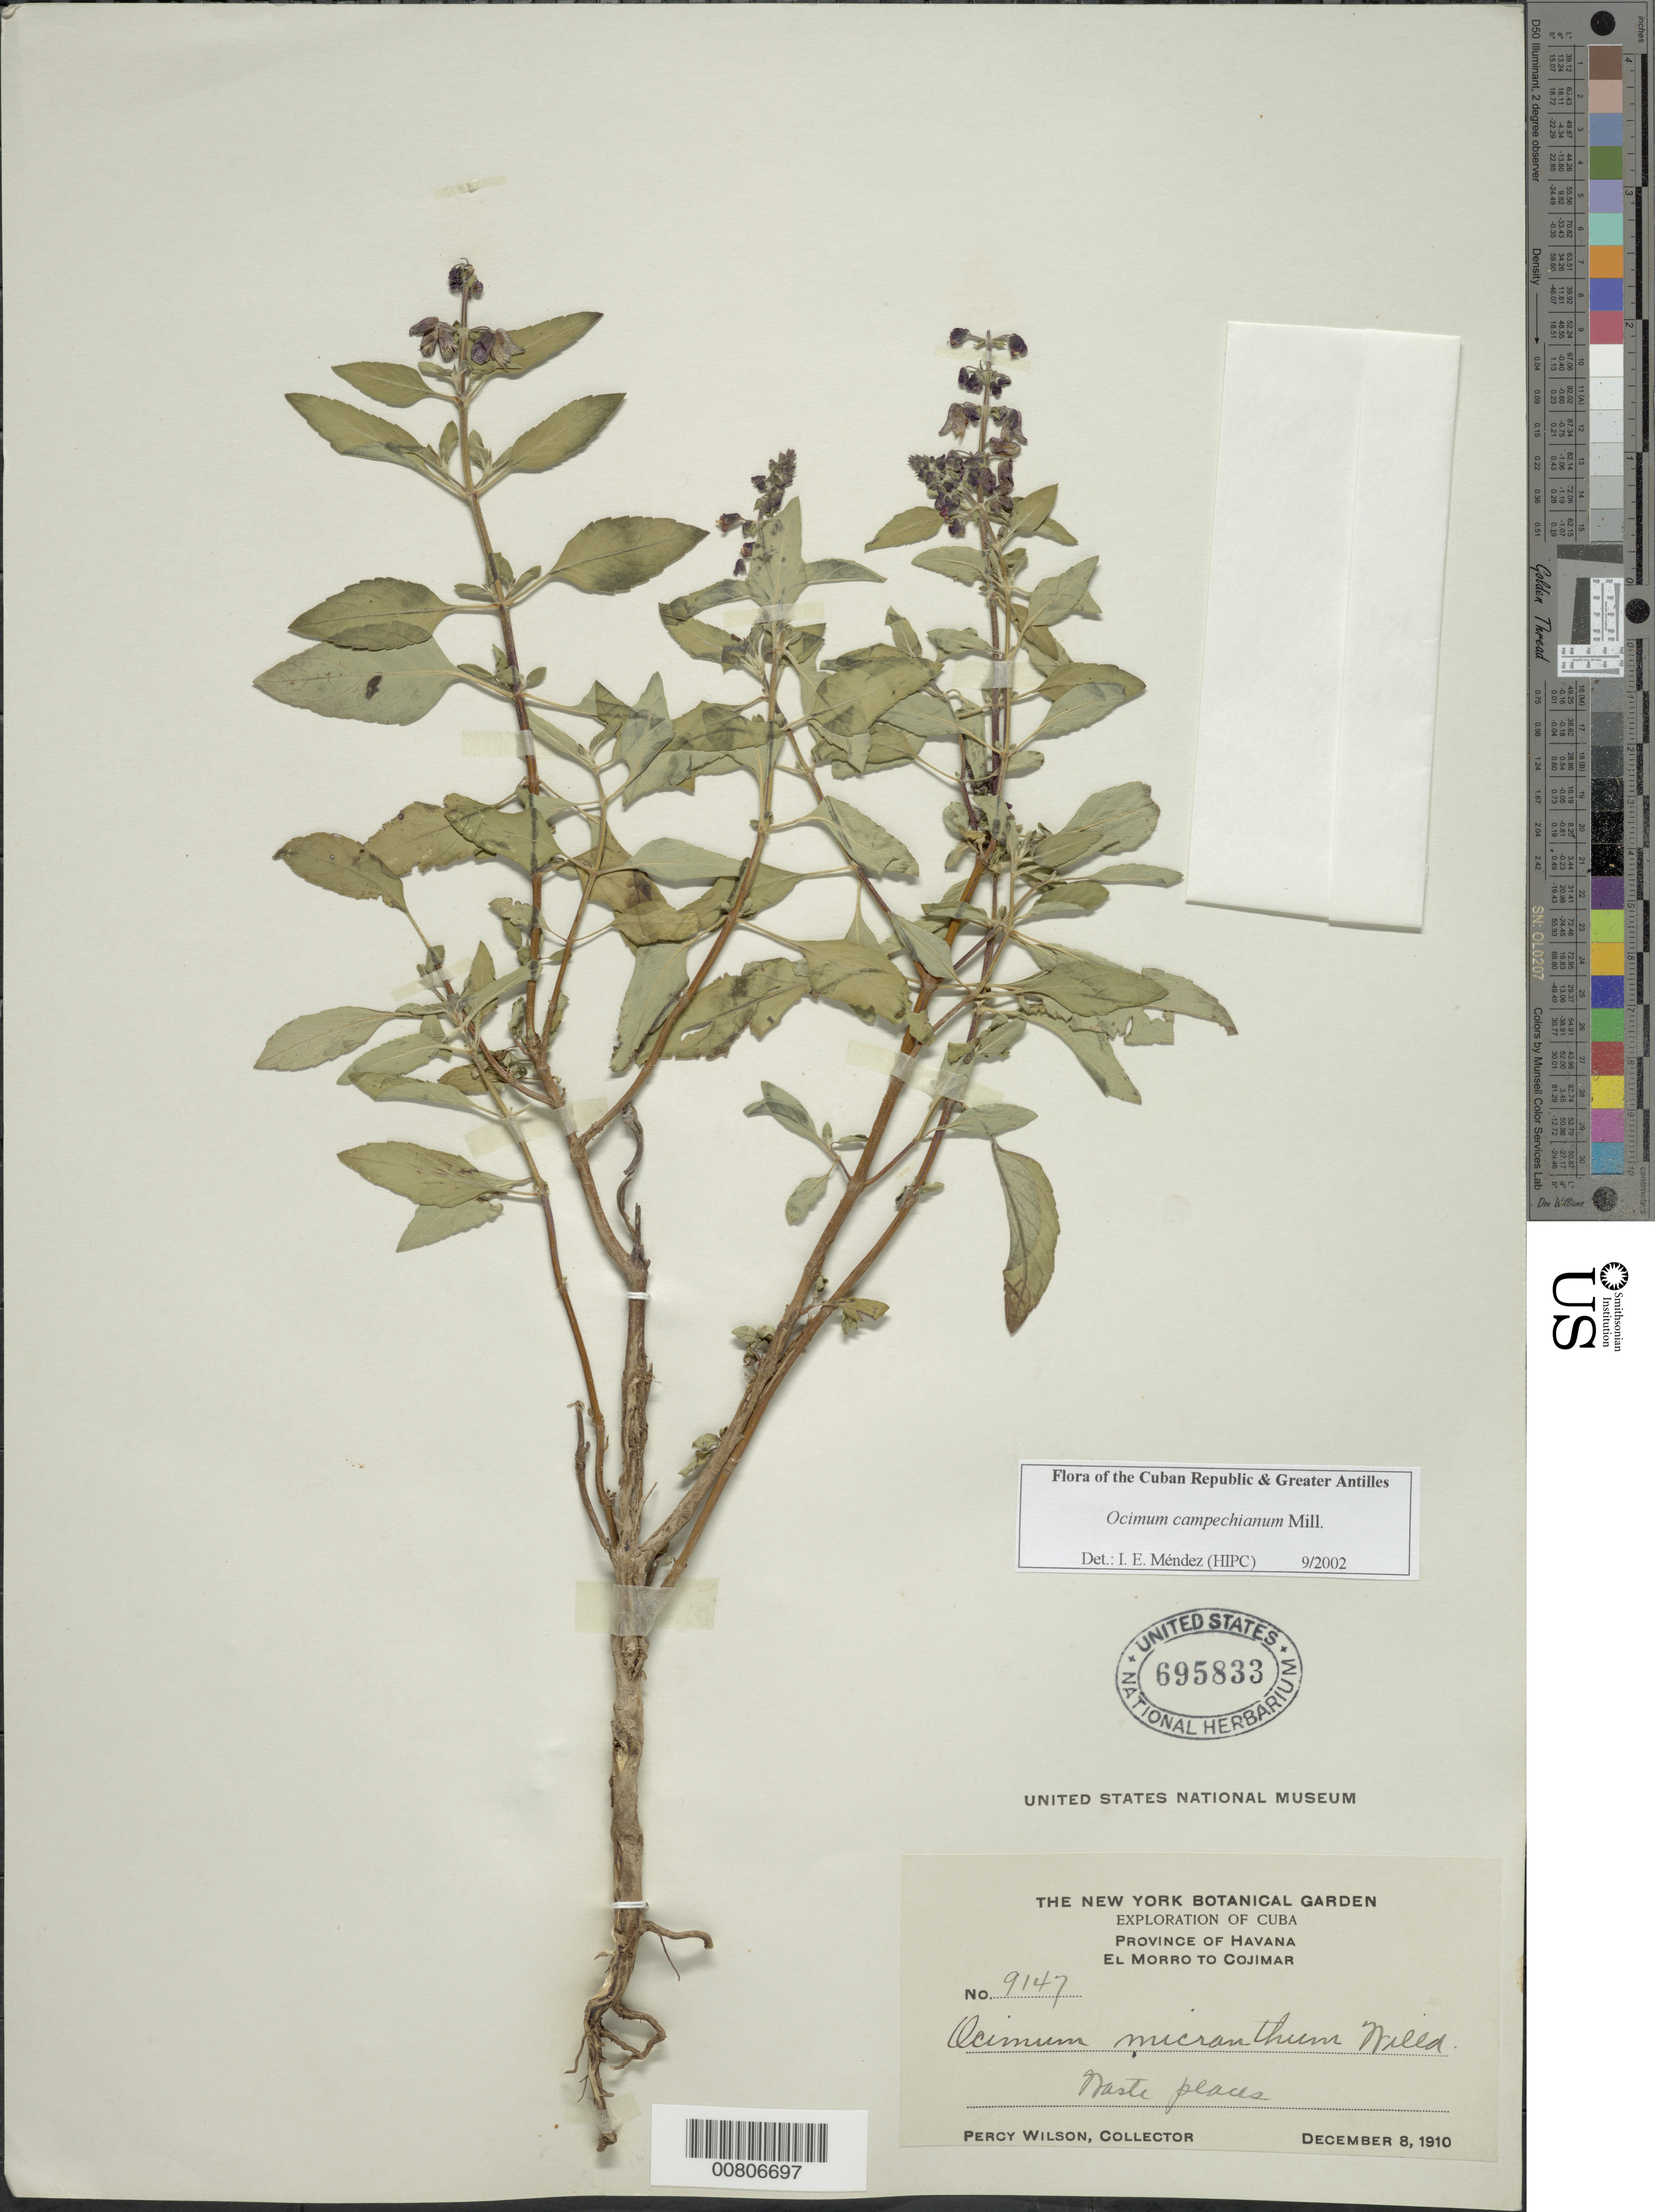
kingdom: Plantae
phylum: Tracheophyta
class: Magnoliopsida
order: Lamiales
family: Lamiaceae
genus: Ocimum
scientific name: Ocimum campechianum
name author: Mill.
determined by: Méndez, Isidro E., (HIPC)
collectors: P. Wilson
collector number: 9147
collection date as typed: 08 Dec 1910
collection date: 1910-12-08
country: Cuba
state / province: La Habana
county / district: Municipio Habana del Este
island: Cuba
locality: El Morro to Cojimar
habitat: Waste places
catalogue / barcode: US 695833